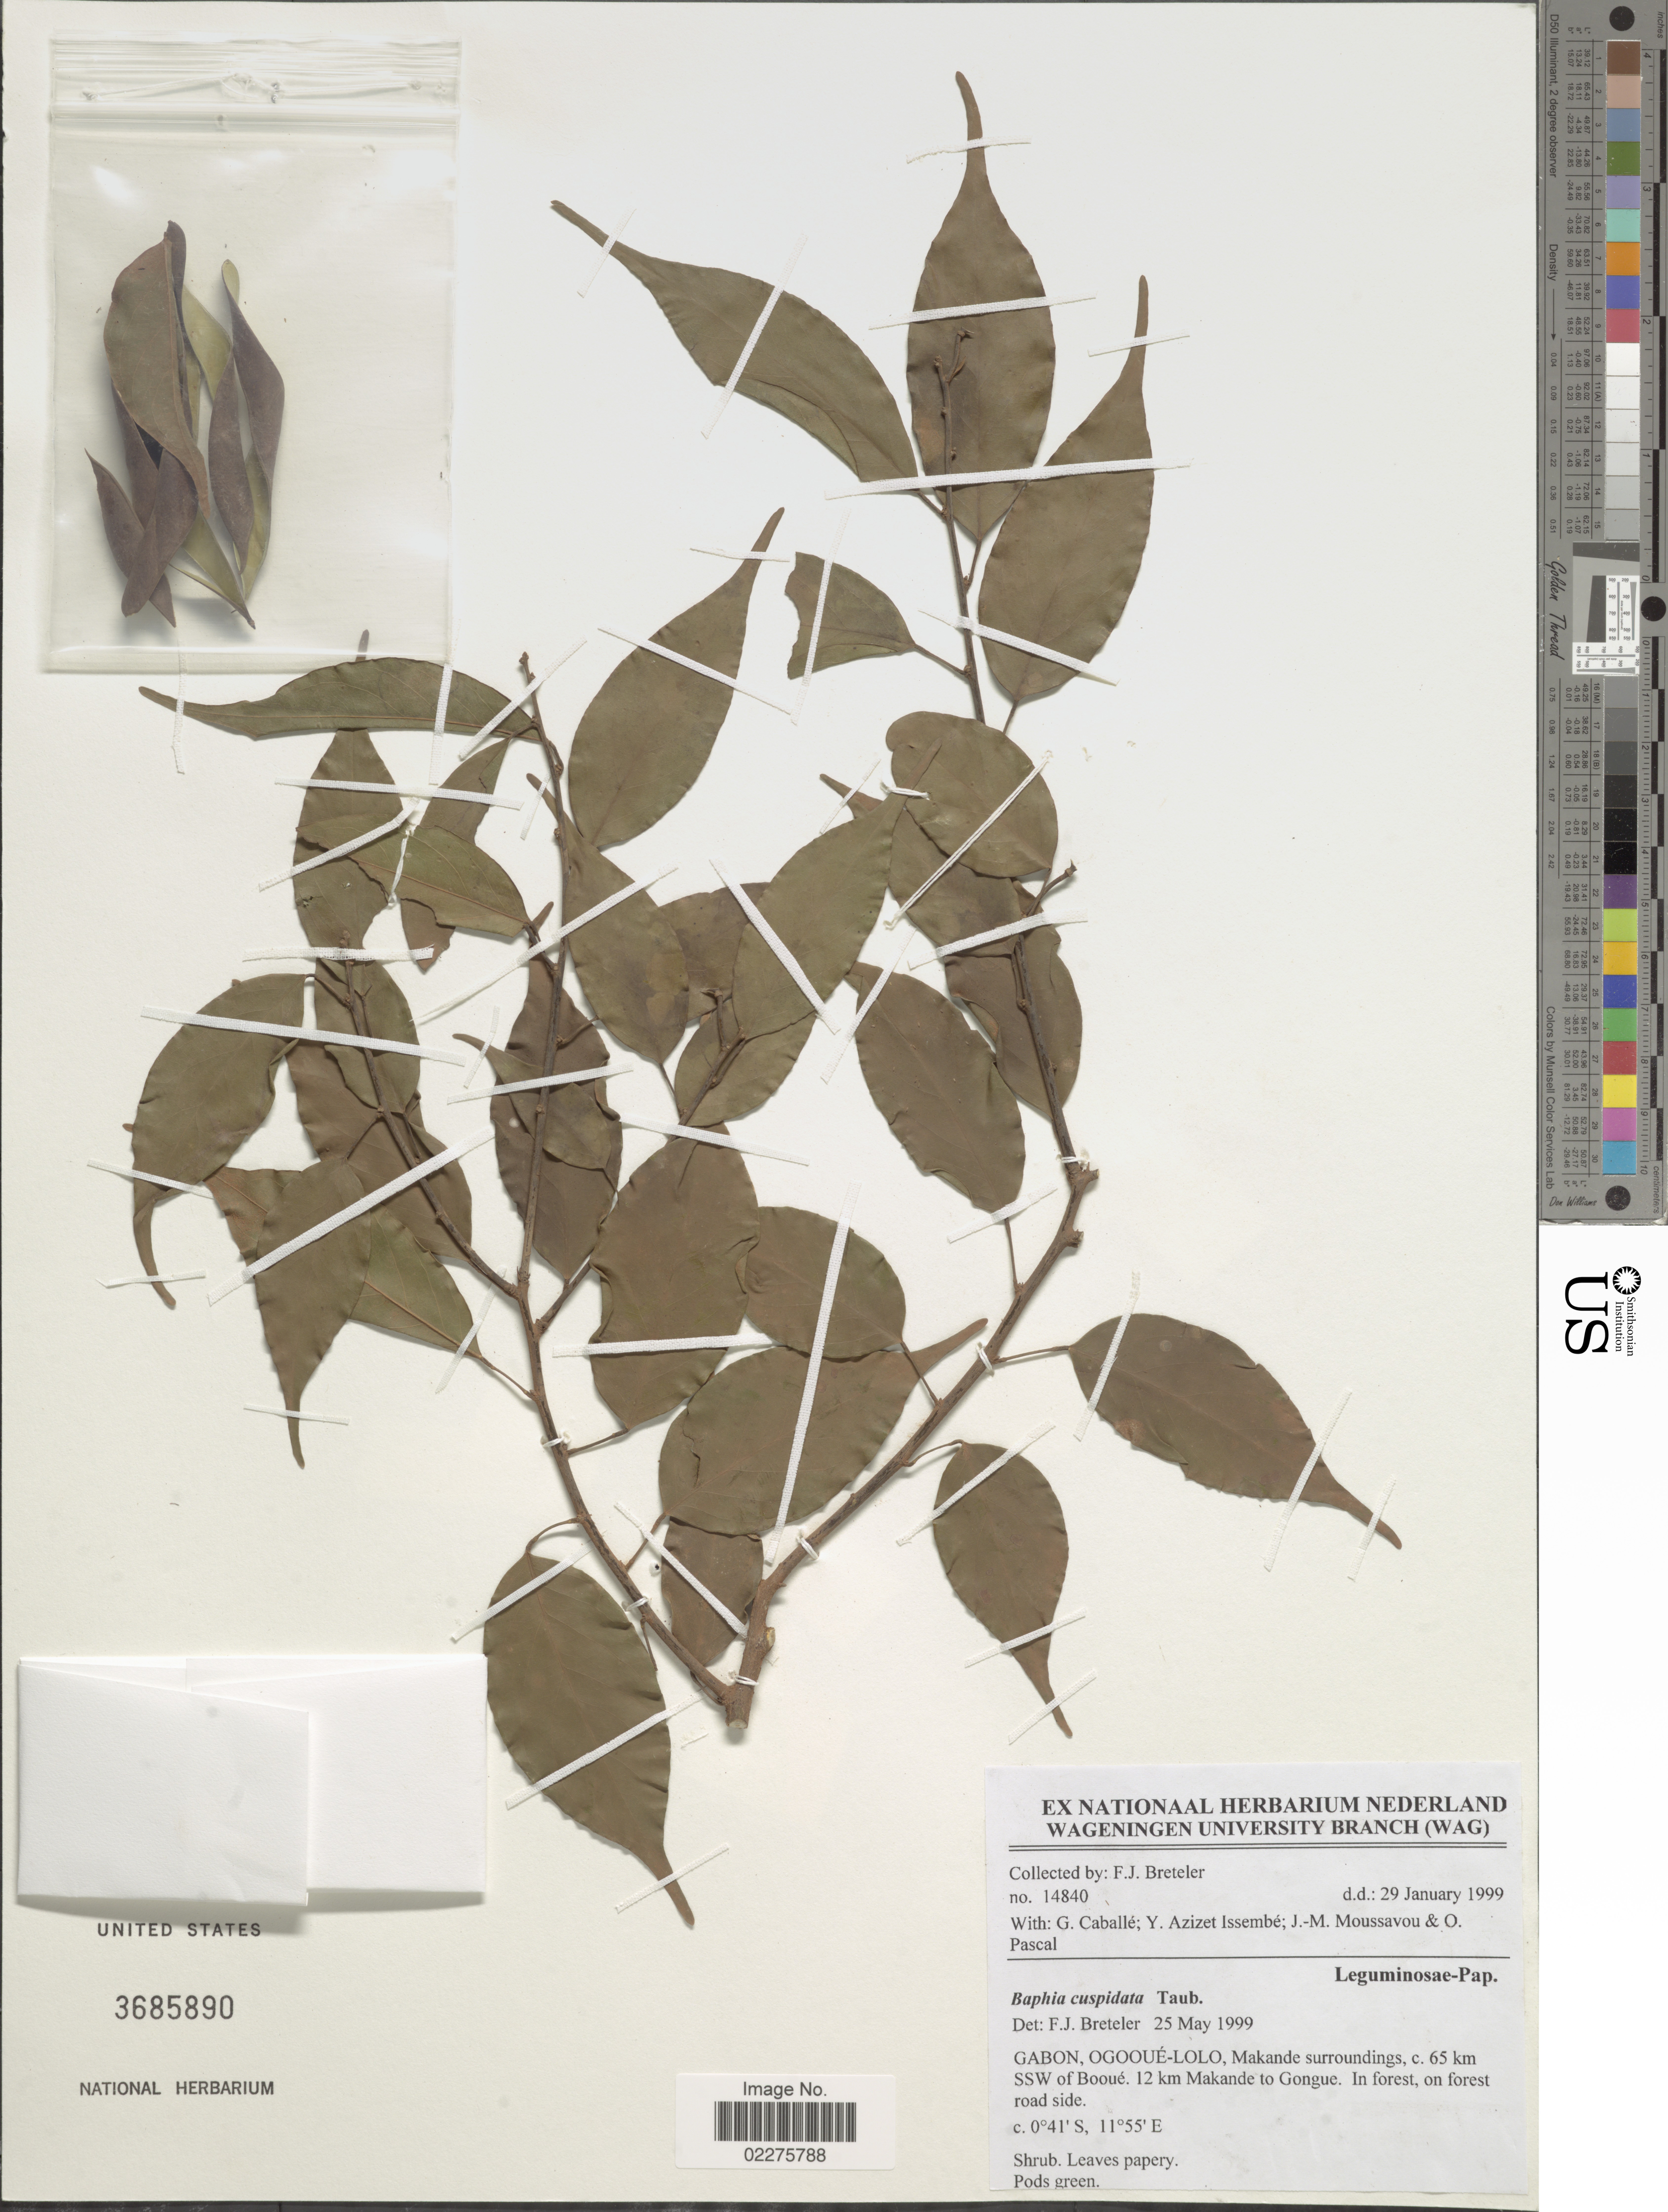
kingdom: Plantae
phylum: Tracheophyta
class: Magnoliopsida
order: Fabales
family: Fabaceae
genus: Baphia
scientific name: Baphia cuspidata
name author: Taub.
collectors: F. J. Breteler, G. Caballé, Y. Issembe, J. Moussavou & O. Pascal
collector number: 14840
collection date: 1999-01-29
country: Gabon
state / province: Ogooue-Lolo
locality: Makande surroundings, c. 65 km SSW of Booué. 12 km Makande to Gongue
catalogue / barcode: US 3685890